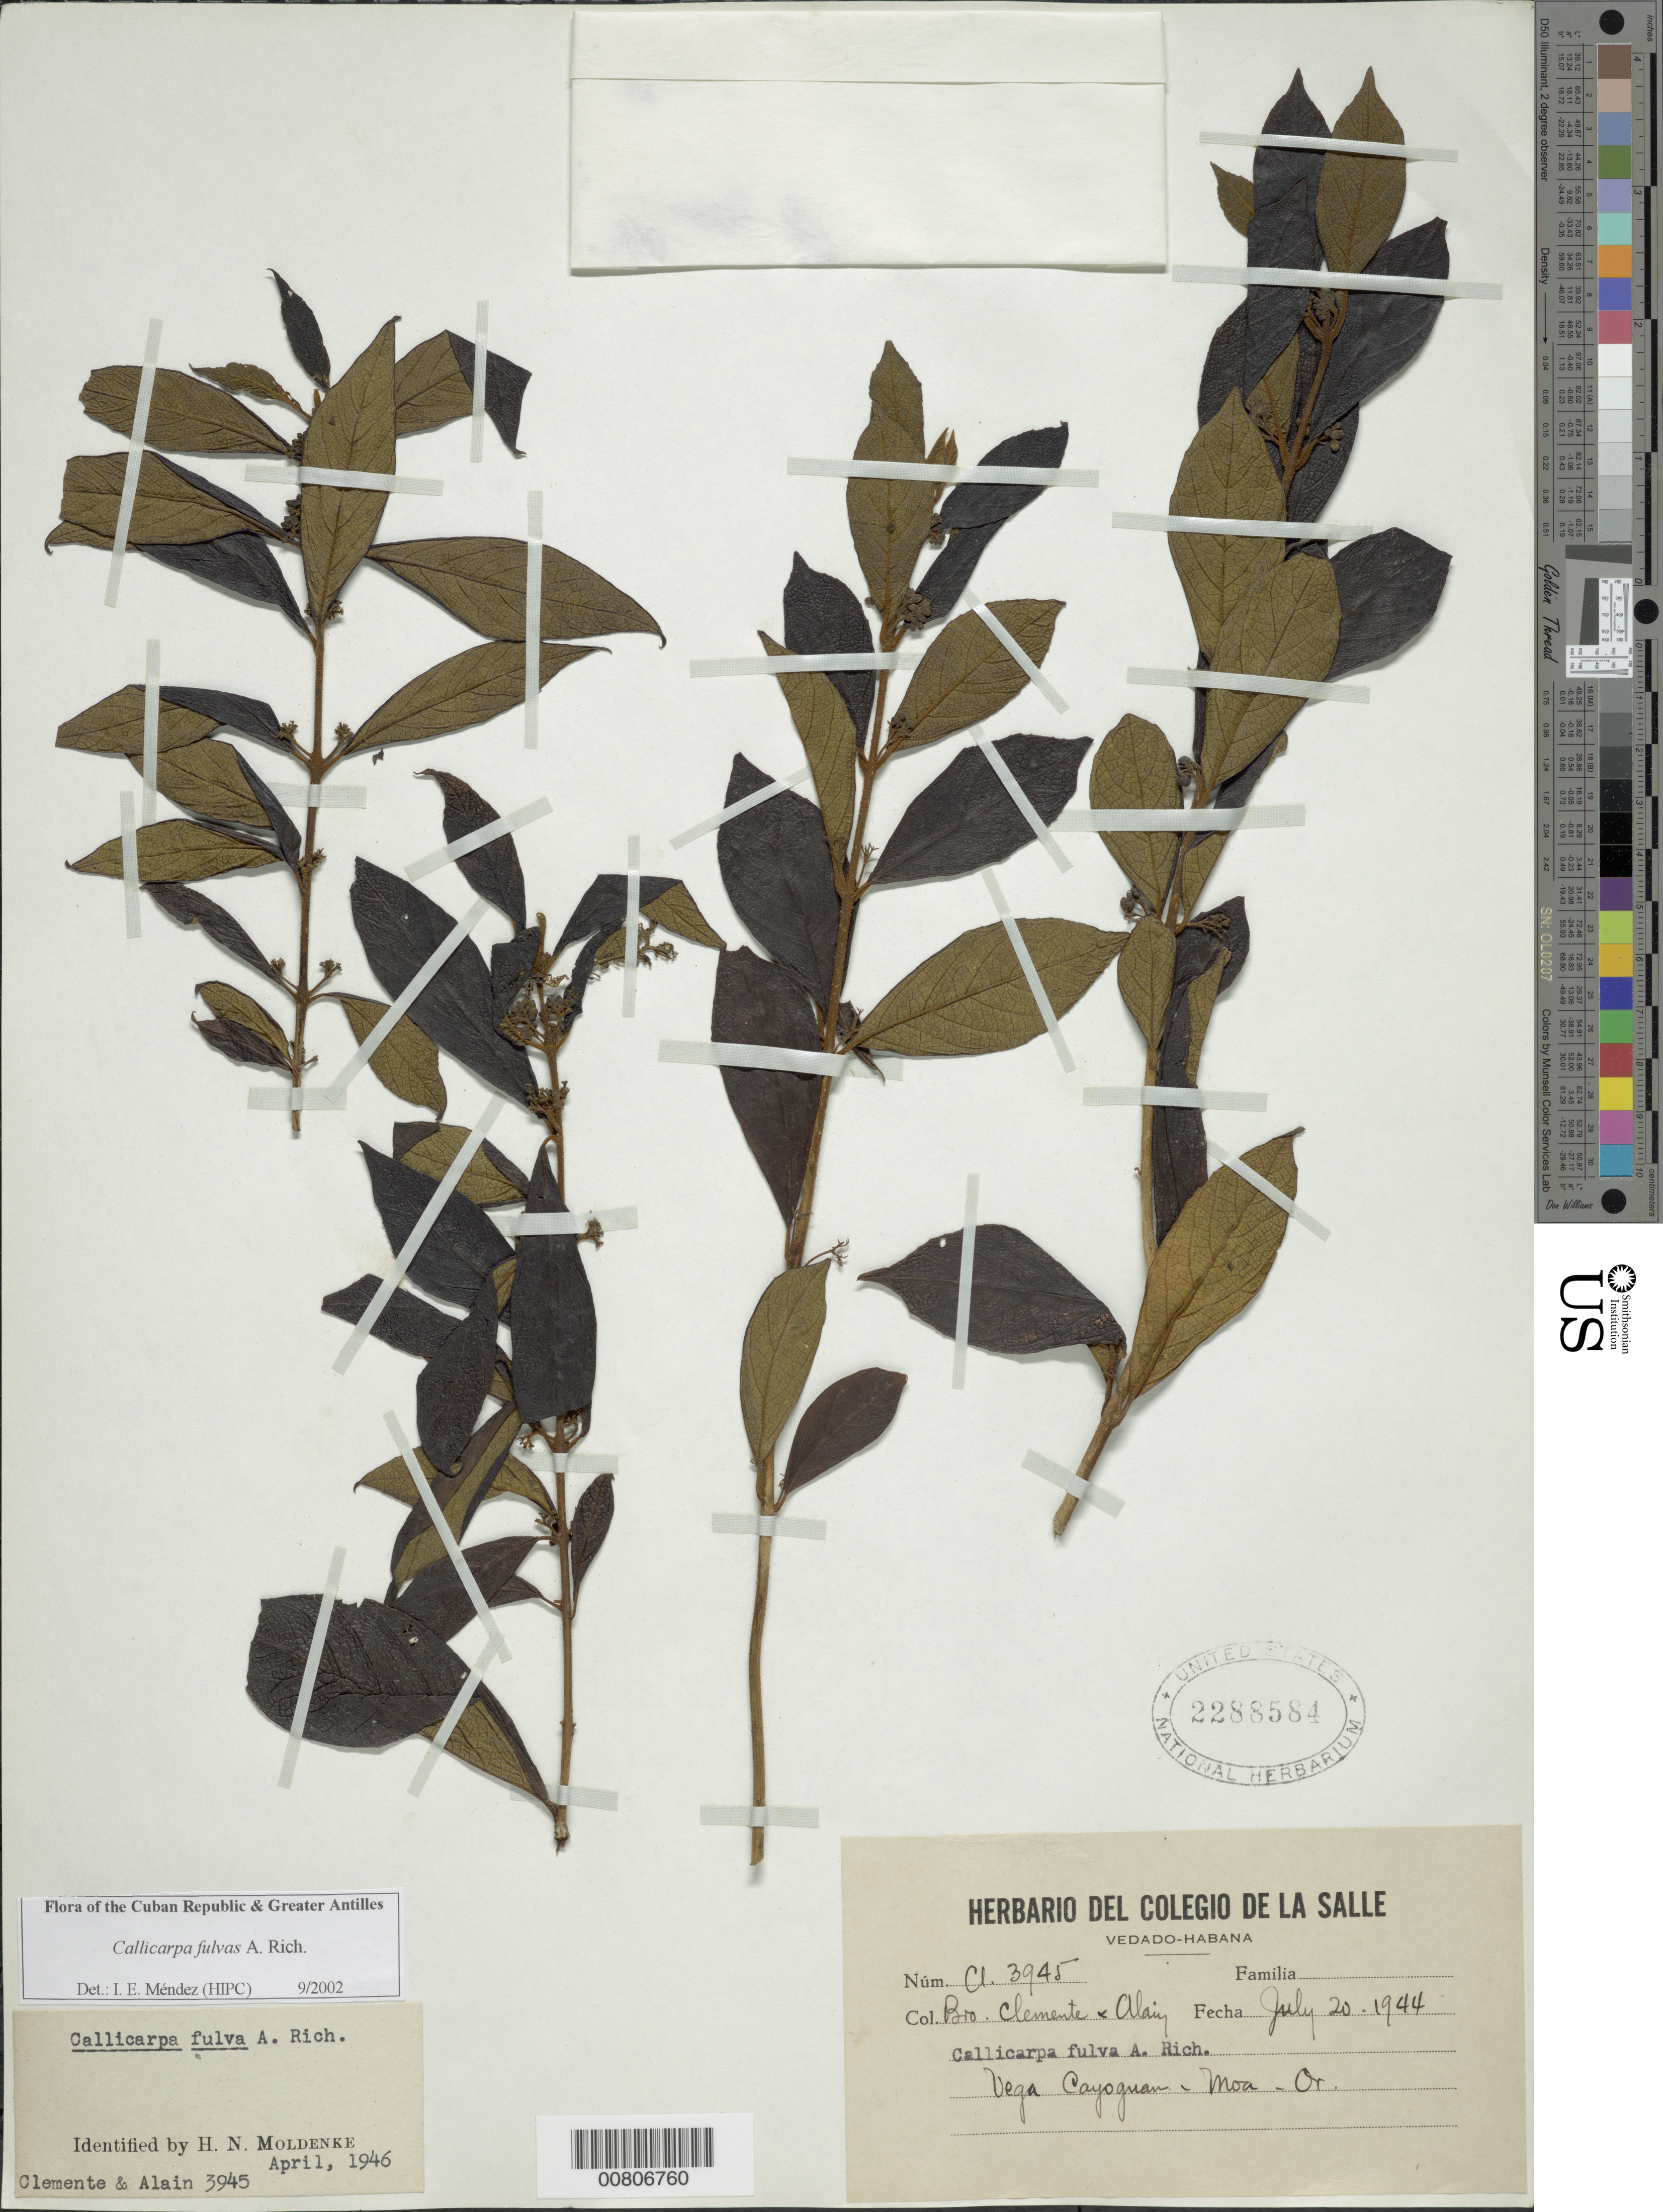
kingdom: Plantae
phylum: Tracheophyta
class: Magnoliopsida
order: Lamiales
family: Lamiaceae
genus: Callicarpa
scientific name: Callicarpa fulva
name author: A. Rich.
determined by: Méndez, Isidro E., (HIPC)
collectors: Bro. Clemente & A. H. Liogier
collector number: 3945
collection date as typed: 20 Jul 1944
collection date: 1944-07-20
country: Cuba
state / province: Holguín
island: Cuba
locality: Vega Cayoguan, Moa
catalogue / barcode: US 2288584